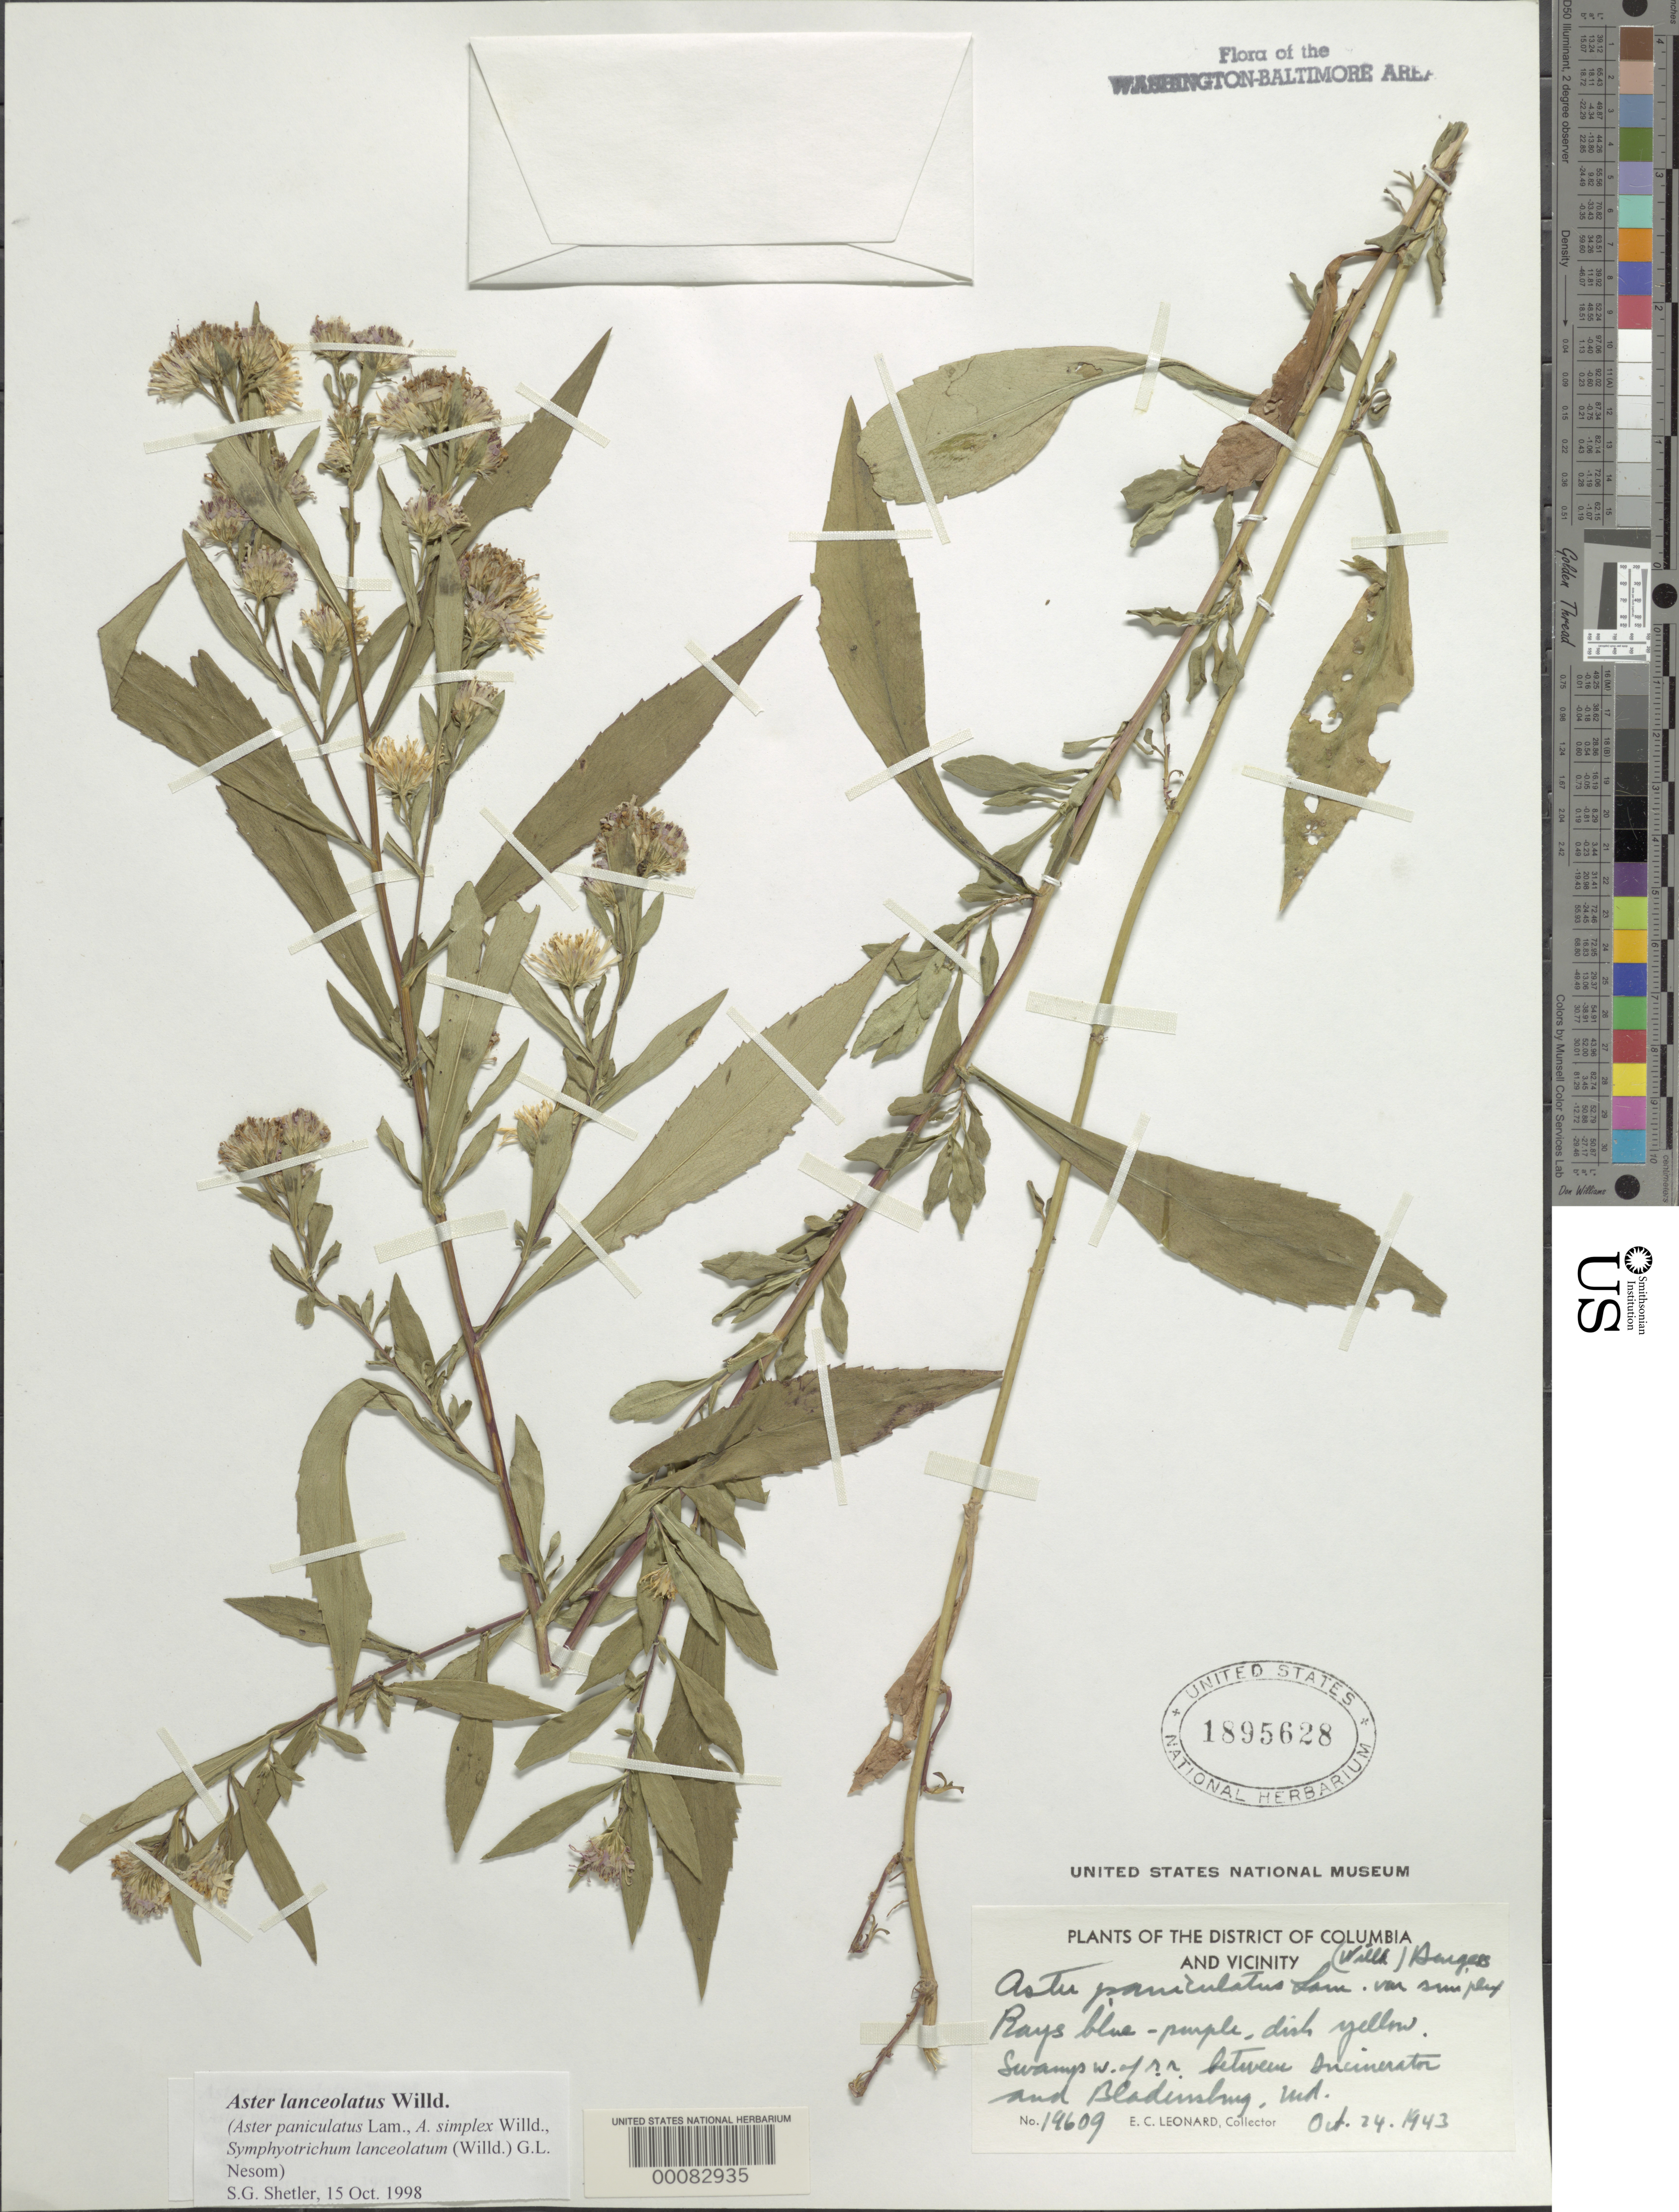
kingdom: Plantae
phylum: Tracheophyta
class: Magnoliopsida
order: Asterales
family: Asteraceae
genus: Symphyotrichum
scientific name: Symphyotrichum lanceolatum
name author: (Willd.) G.L. Nesom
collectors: E. C. Leonard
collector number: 19609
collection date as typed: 24 Oct 1943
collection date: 1943-10-24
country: United States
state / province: Maryland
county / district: Prince George's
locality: between Incinerator and Bladensburg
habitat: Swamp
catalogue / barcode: US 1895628